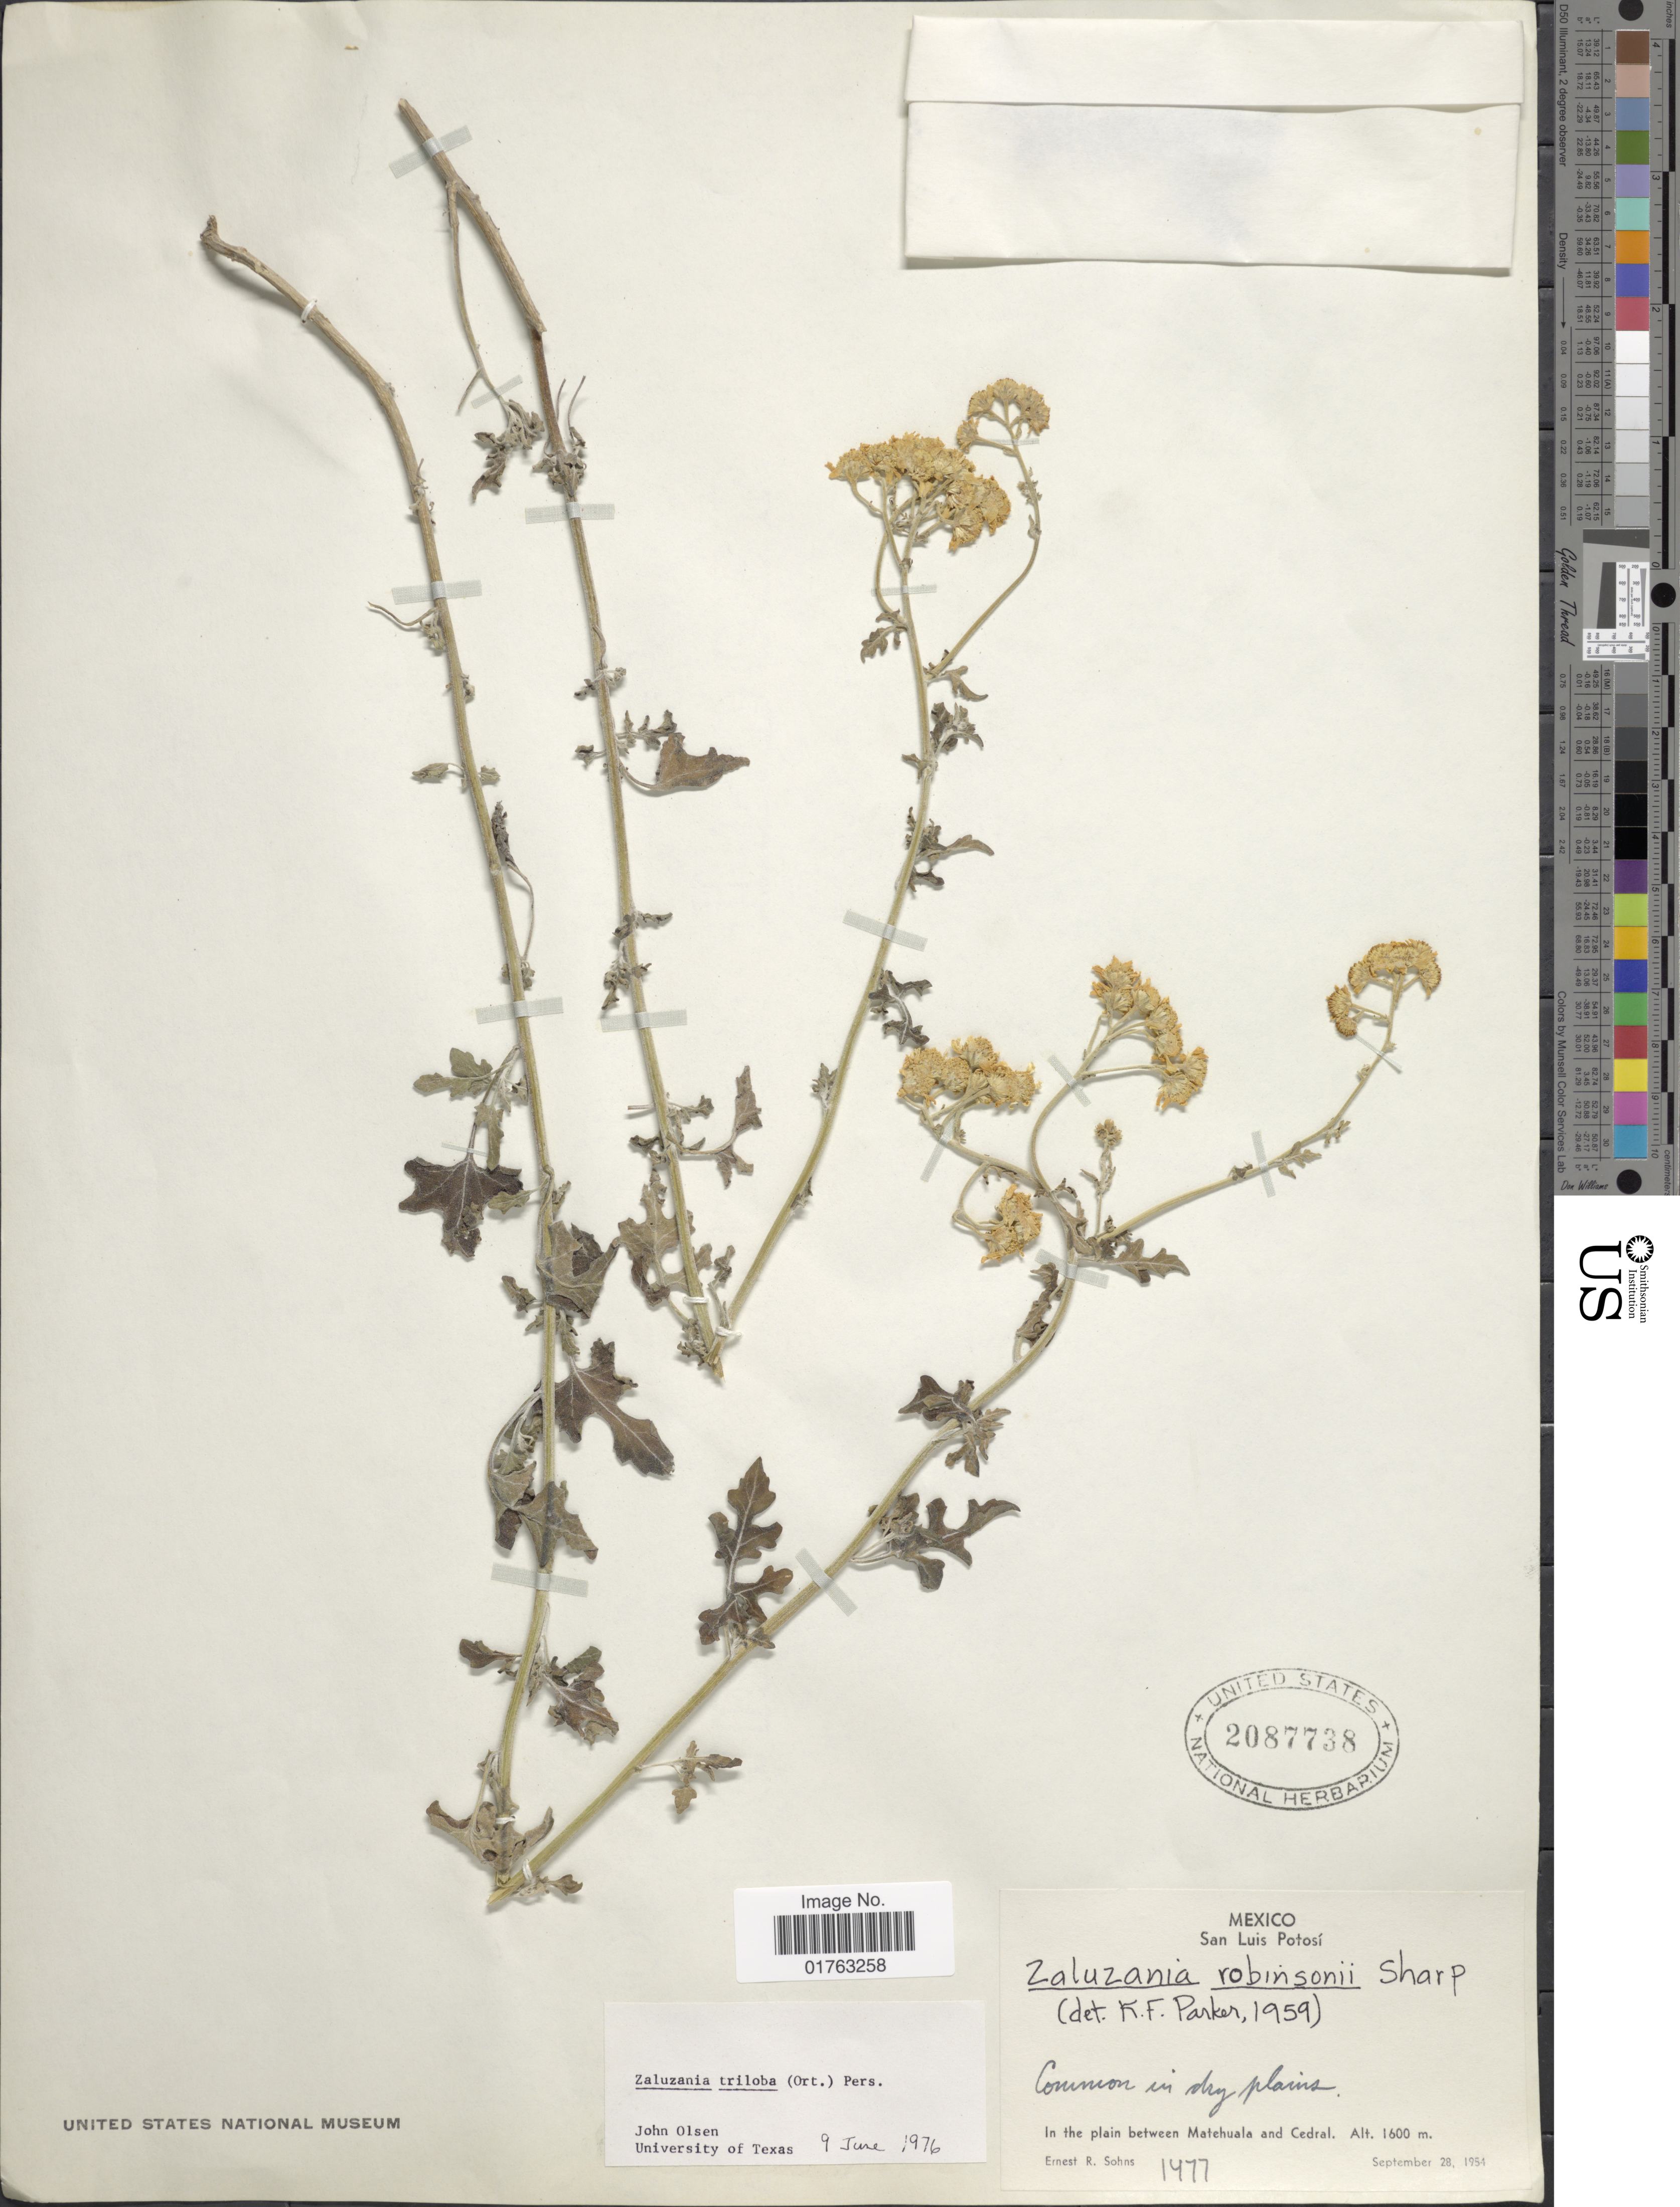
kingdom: Plantae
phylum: Tracheophyta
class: Magnoliopsida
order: Asterales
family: Asteraceae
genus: Zaluzania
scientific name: Zaluzania triloba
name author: (Ortega) Pers.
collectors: E. R. Sohns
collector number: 1477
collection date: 1954-08-28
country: Mexico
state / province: San Luis Potosí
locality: In the plain between Matehuala and Cedral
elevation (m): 1600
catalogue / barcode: US 2087738